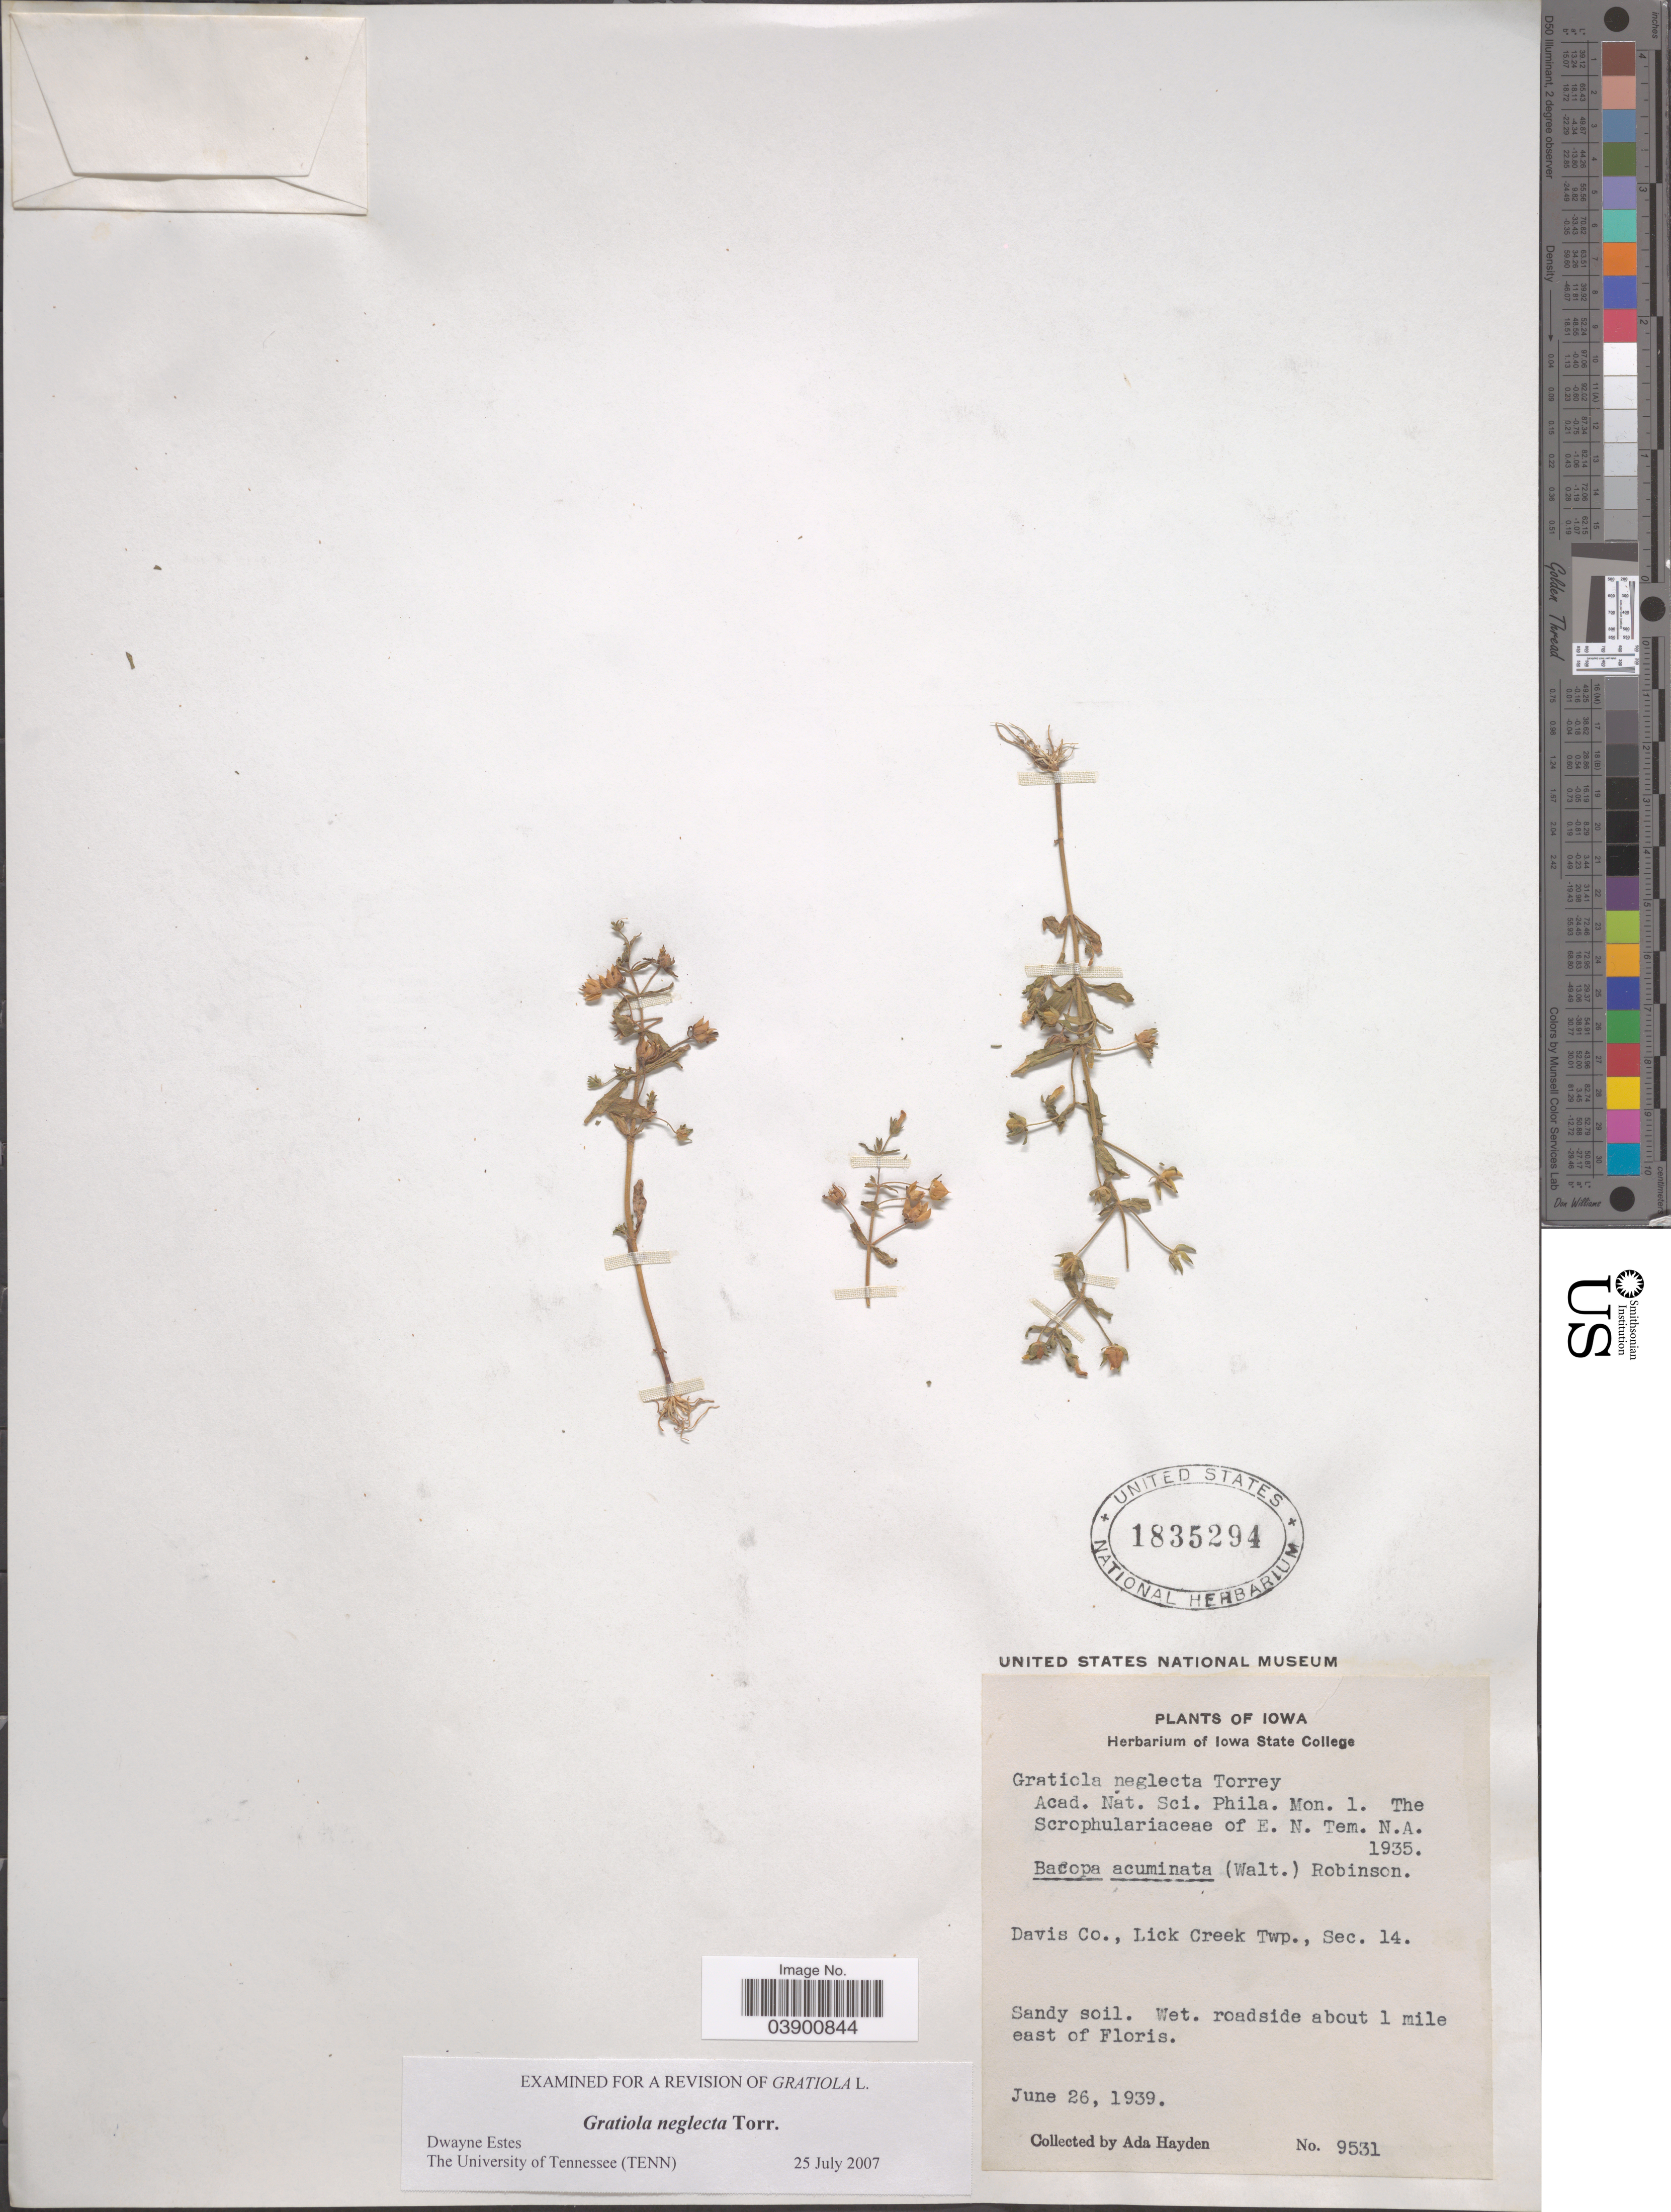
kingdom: Plantae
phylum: Tracheophyta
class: Magnoliopsida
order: Lamiales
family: Plantaginaceae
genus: Gratiola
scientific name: Gratiola neglecta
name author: Torr.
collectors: Ada Hayden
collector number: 9531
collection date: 1939-06-26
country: United States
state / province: Iowa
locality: Davis Co., Lick Creek Twp., Sec. 14. Wet. roadside about 1 mile east of Floris.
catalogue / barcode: US 1835294